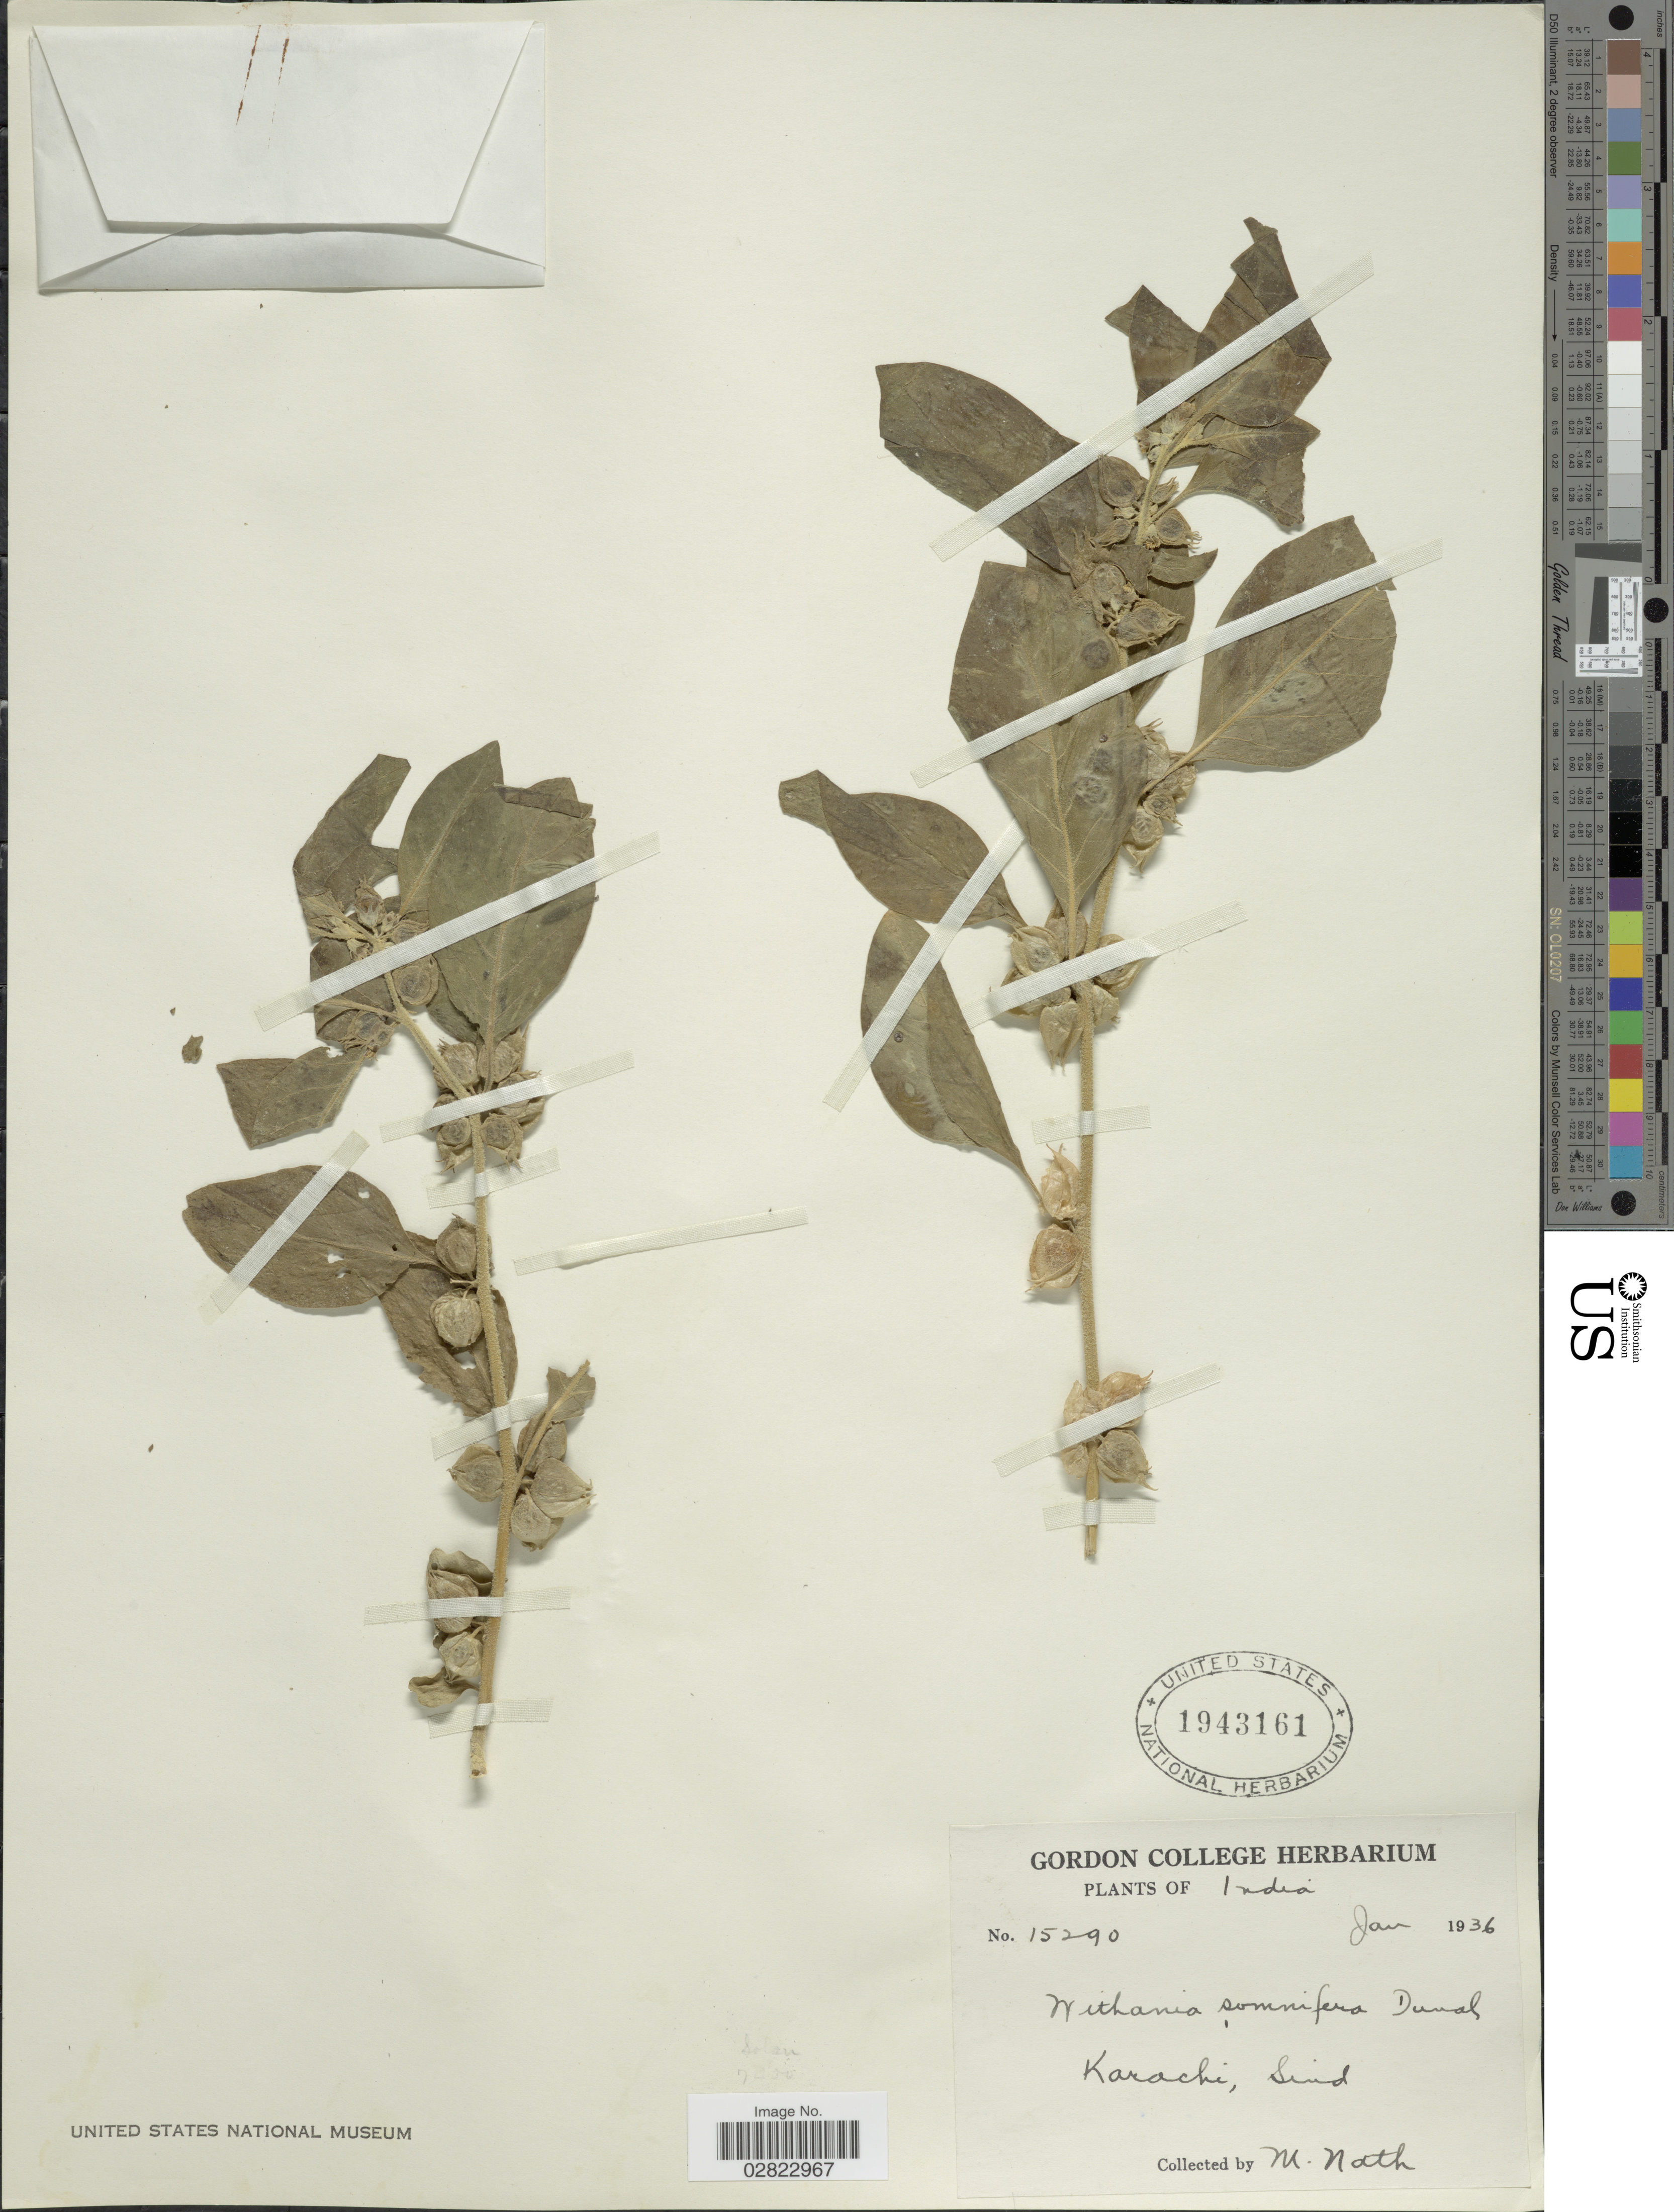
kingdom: Plantae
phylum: Tracheophyta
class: Magnoliopsida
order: Solanales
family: Solanaceae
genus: Withania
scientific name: Withania somnifera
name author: (L.) Dunal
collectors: M. Nath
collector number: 15290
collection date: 1936-01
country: Pakistan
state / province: Sindh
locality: Karachi, Sind.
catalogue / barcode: US 1943161